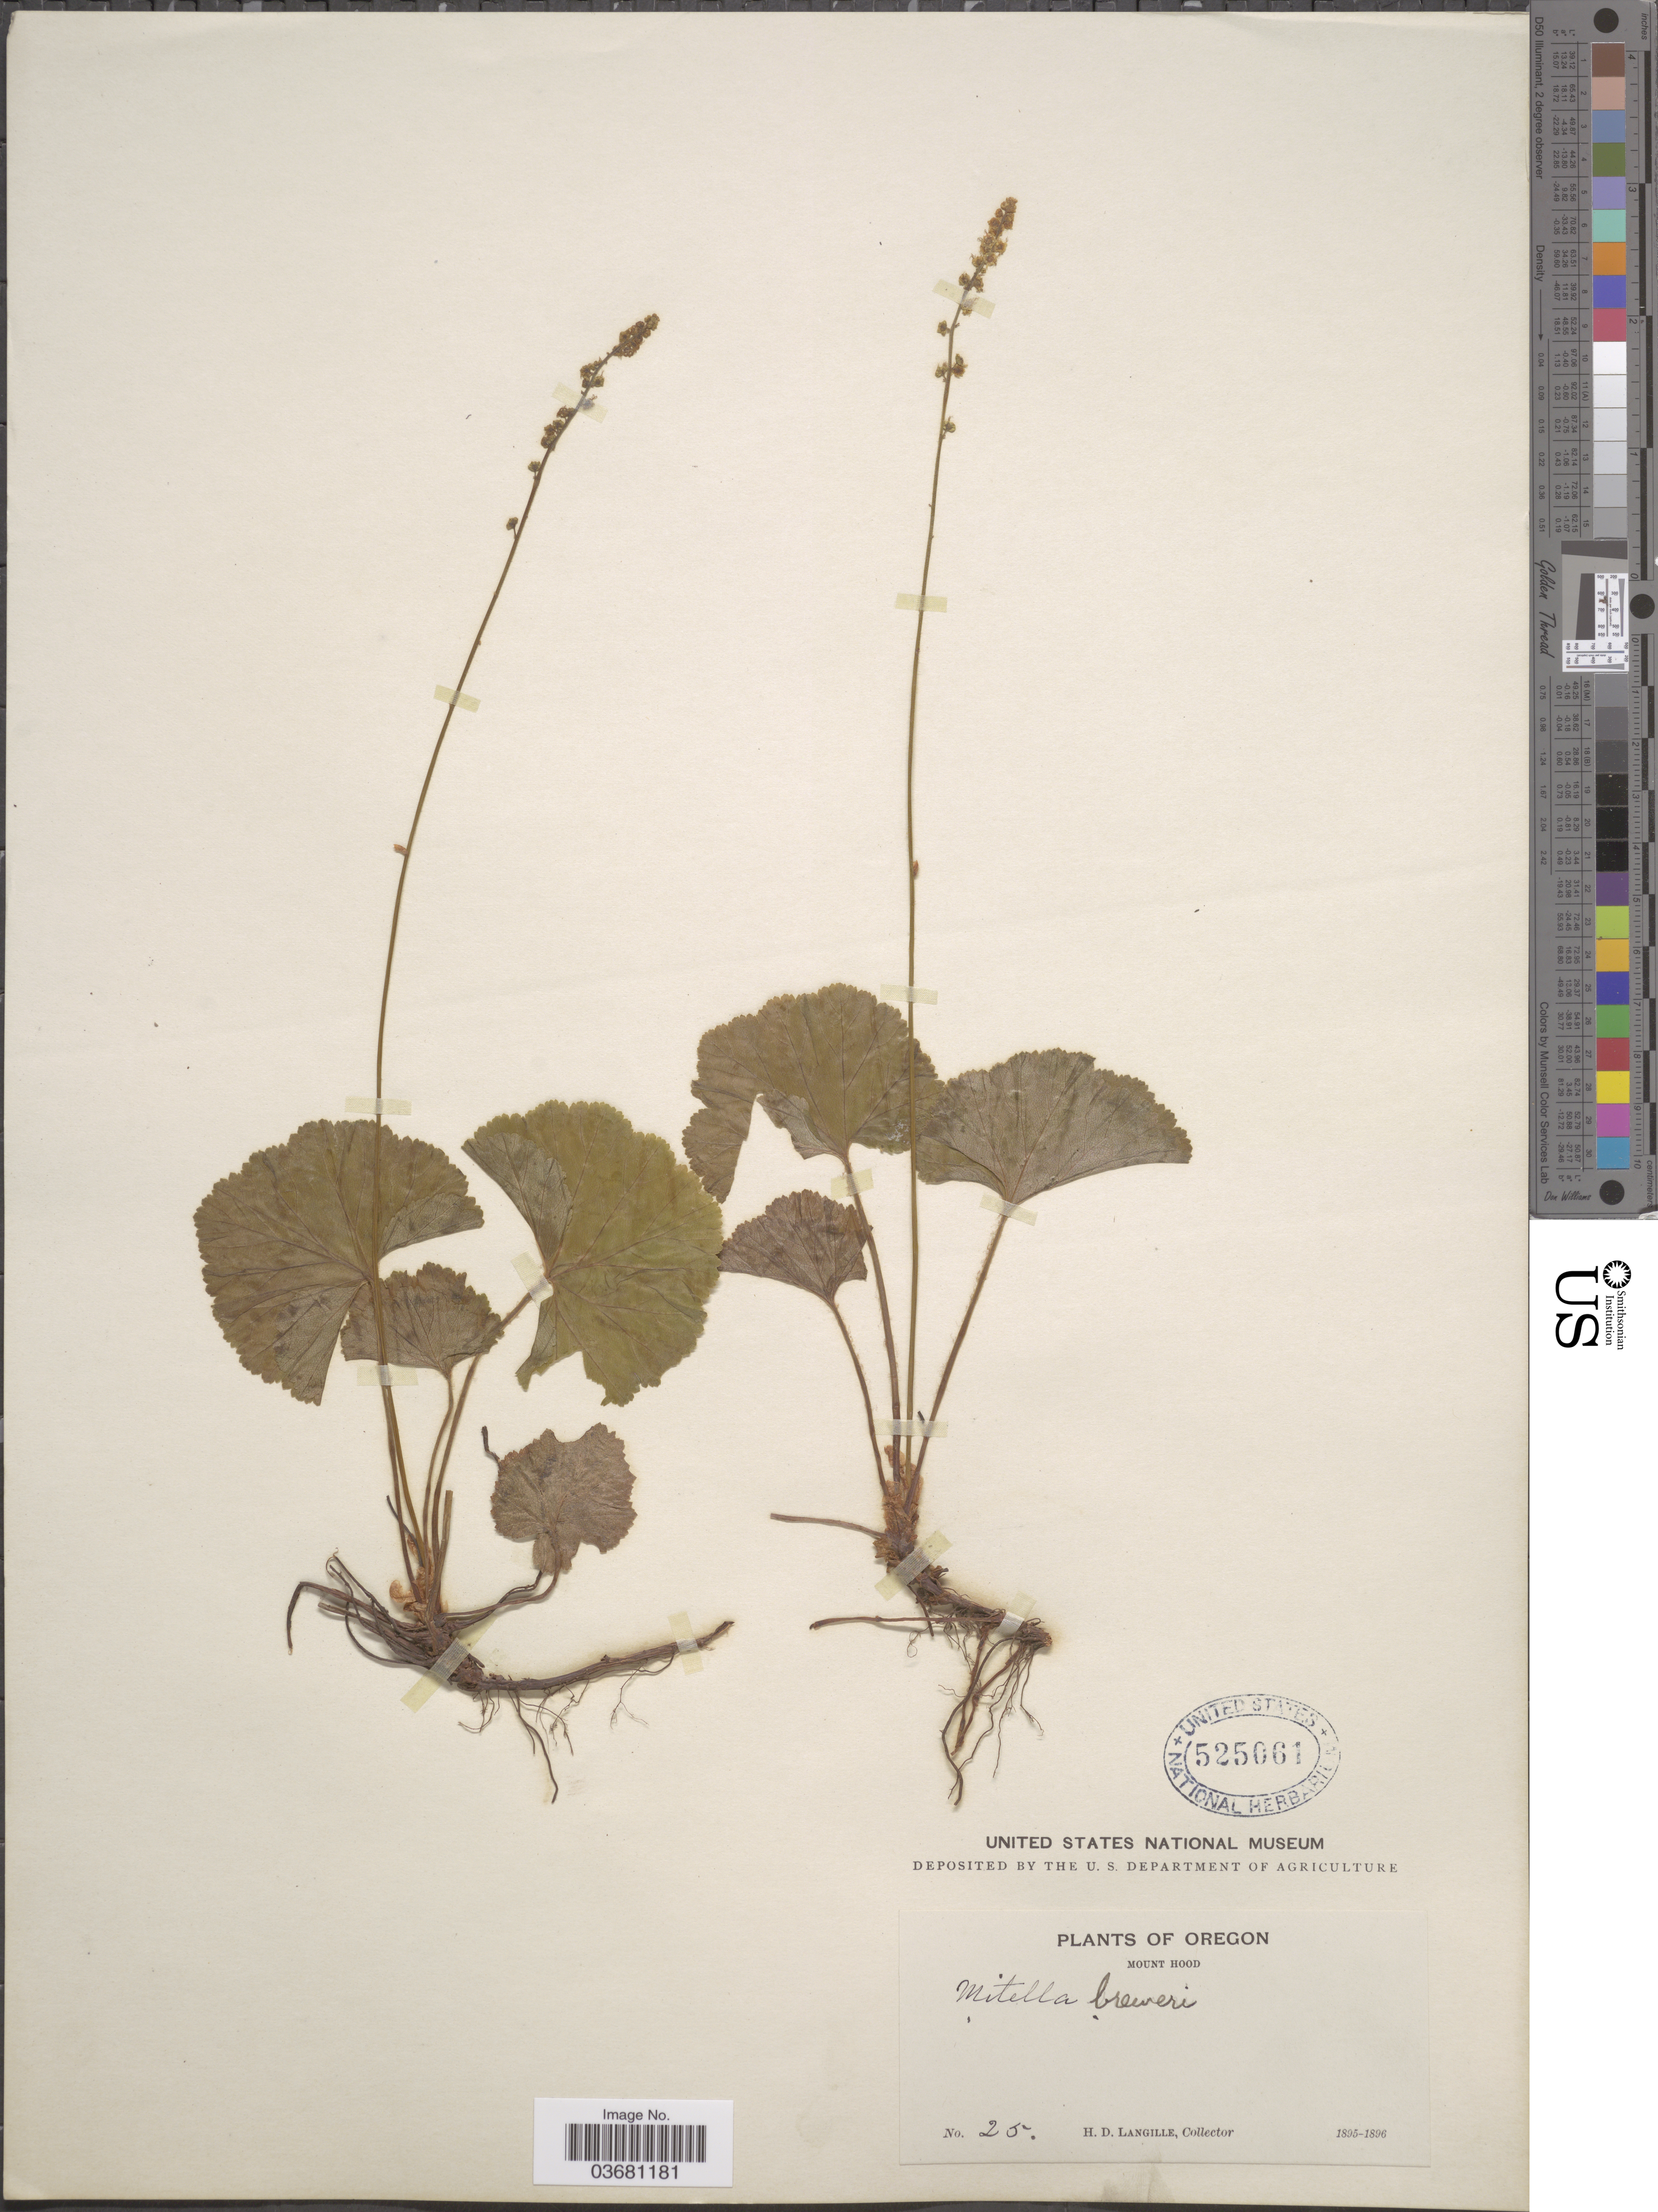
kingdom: Plantae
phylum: Tracheophyta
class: Magnoliopsida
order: Saxifragales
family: Saxifragaceae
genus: Mitella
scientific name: Mitella breweri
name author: A. Gray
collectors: H. Langille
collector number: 25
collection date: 1895/1896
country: United States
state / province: Oregon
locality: Mount Hood.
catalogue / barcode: US 525061